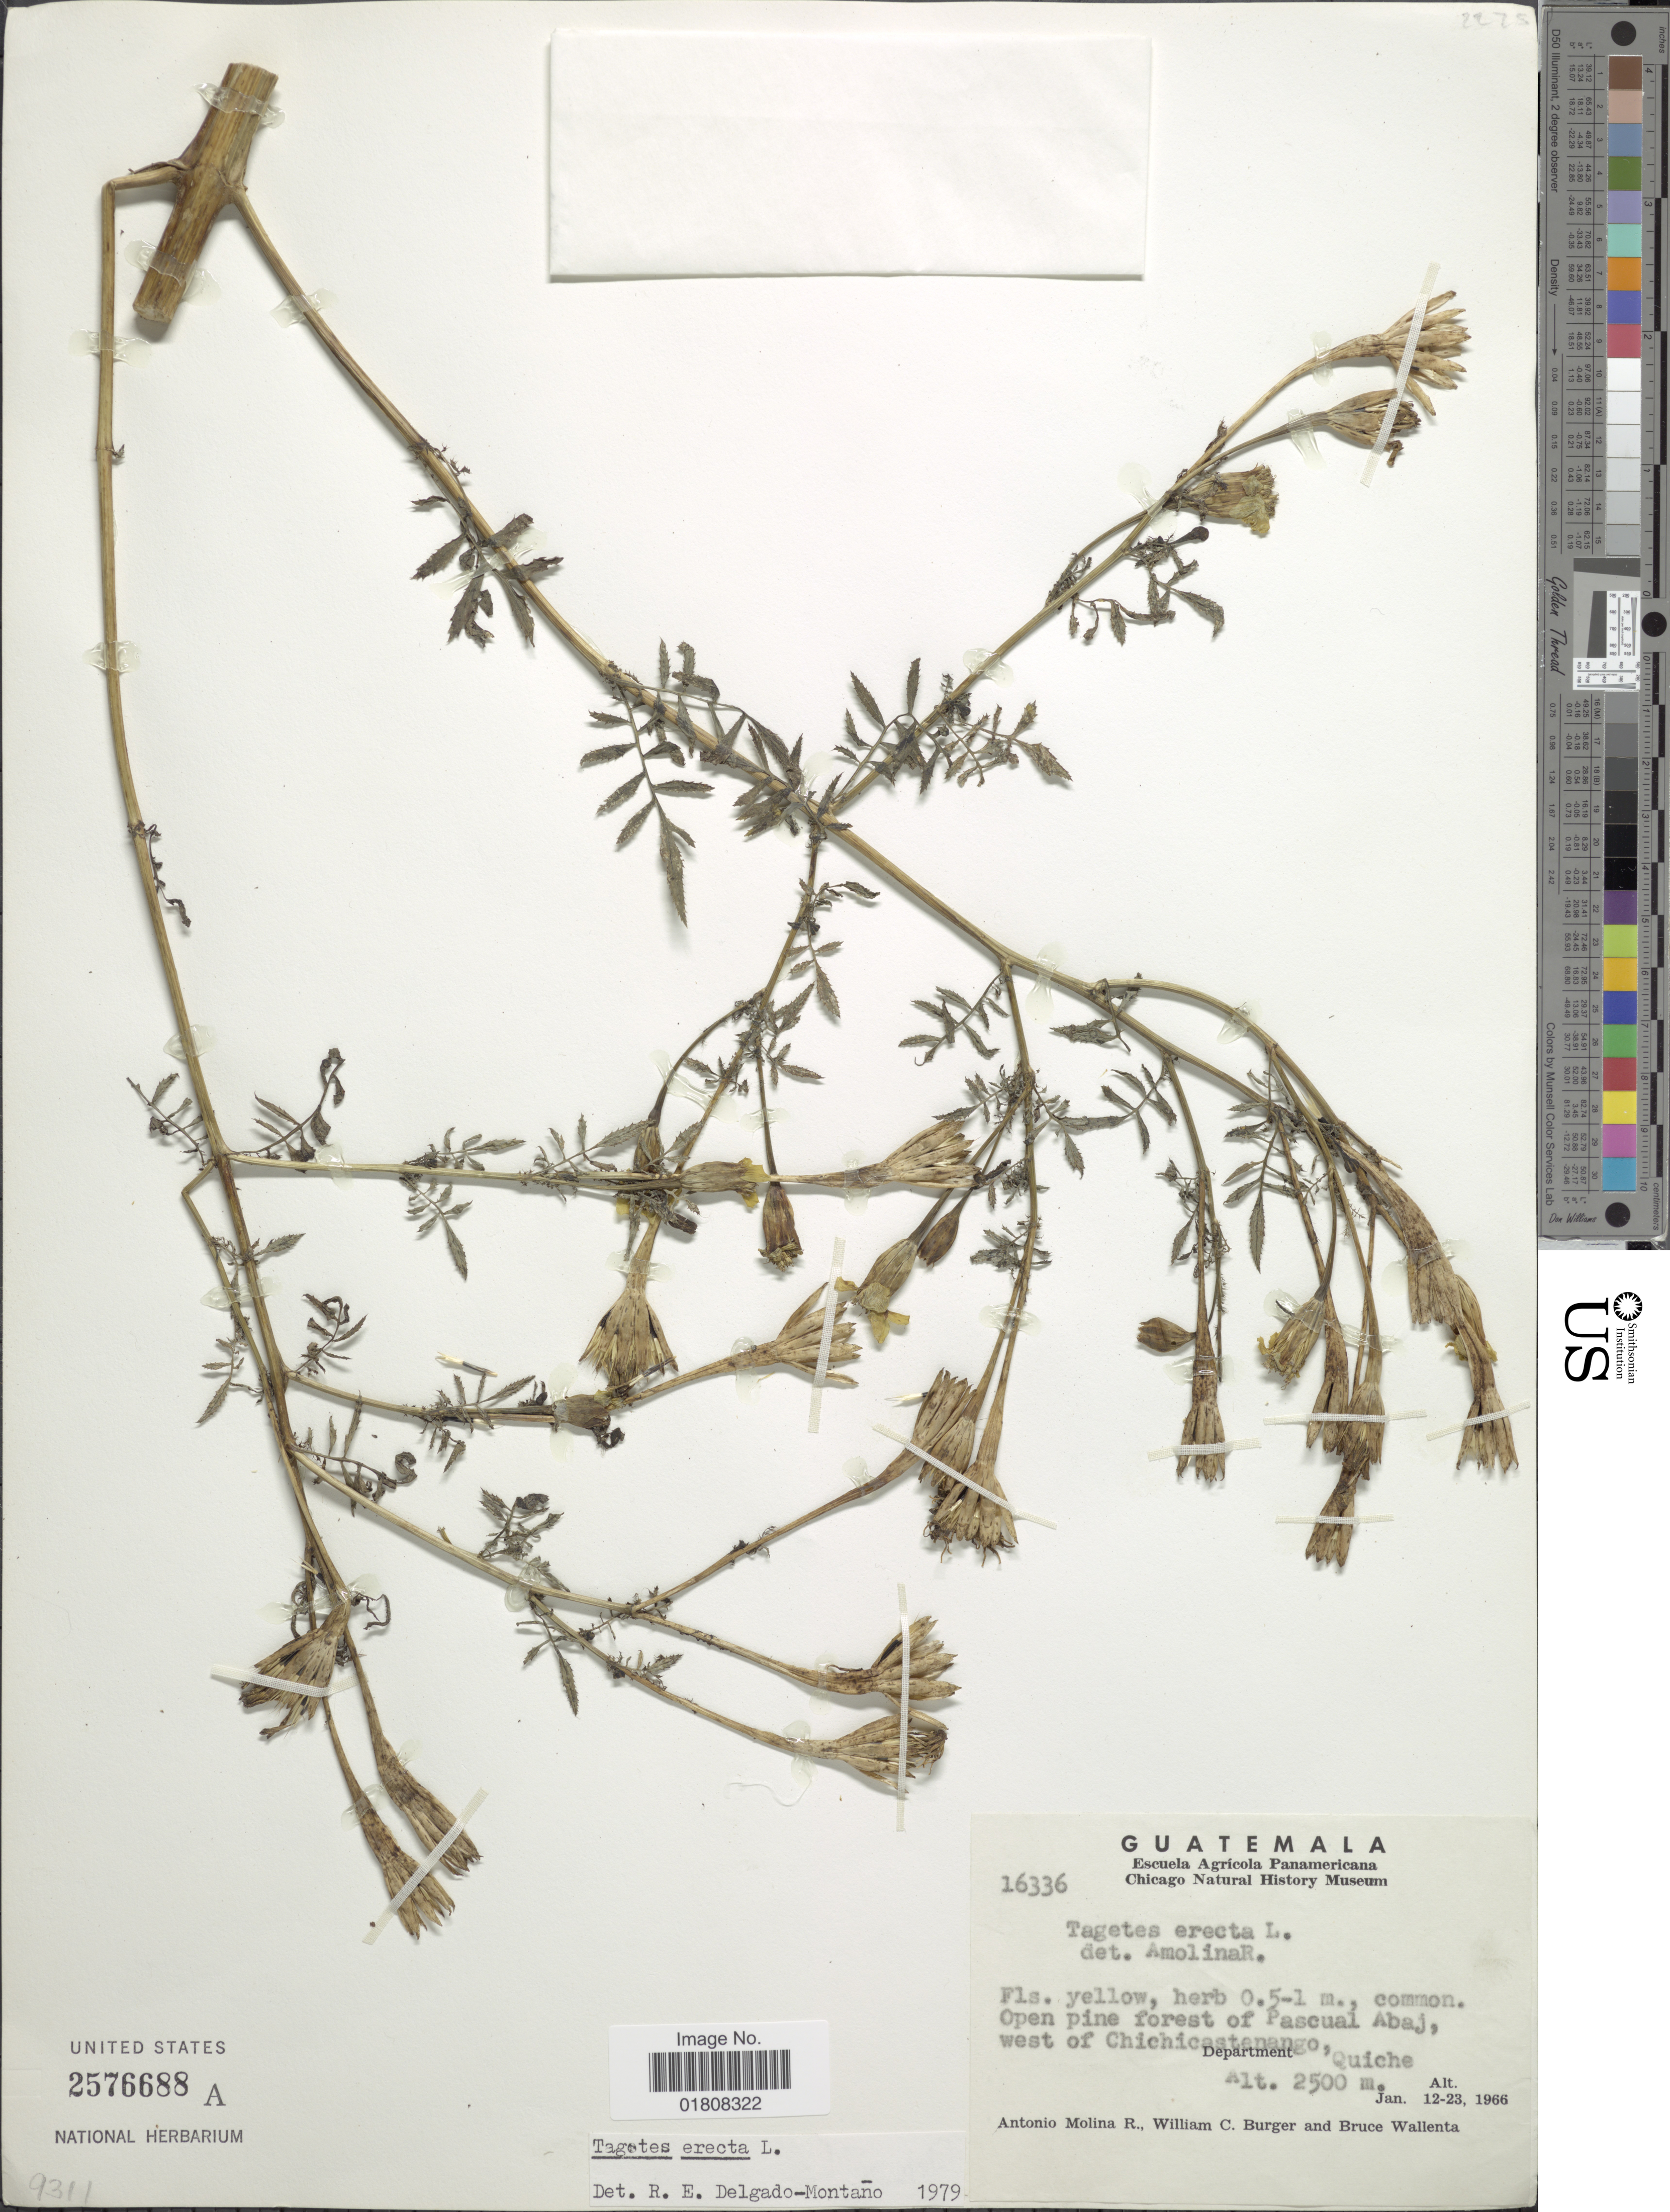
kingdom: Plantae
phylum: Tracheophyta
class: Magnoliopsida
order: Asterales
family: Asteraceae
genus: Tagetes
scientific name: Tagetes patula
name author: L.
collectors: A. Molina R., W. Burger & B. Wallenta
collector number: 16336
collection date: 1966-01-12/1966-01-23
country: Guatemala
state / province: El Quiché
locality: Pascual Abaj, west of Chichicastenango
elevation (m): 2500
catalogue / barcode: US 2576688A